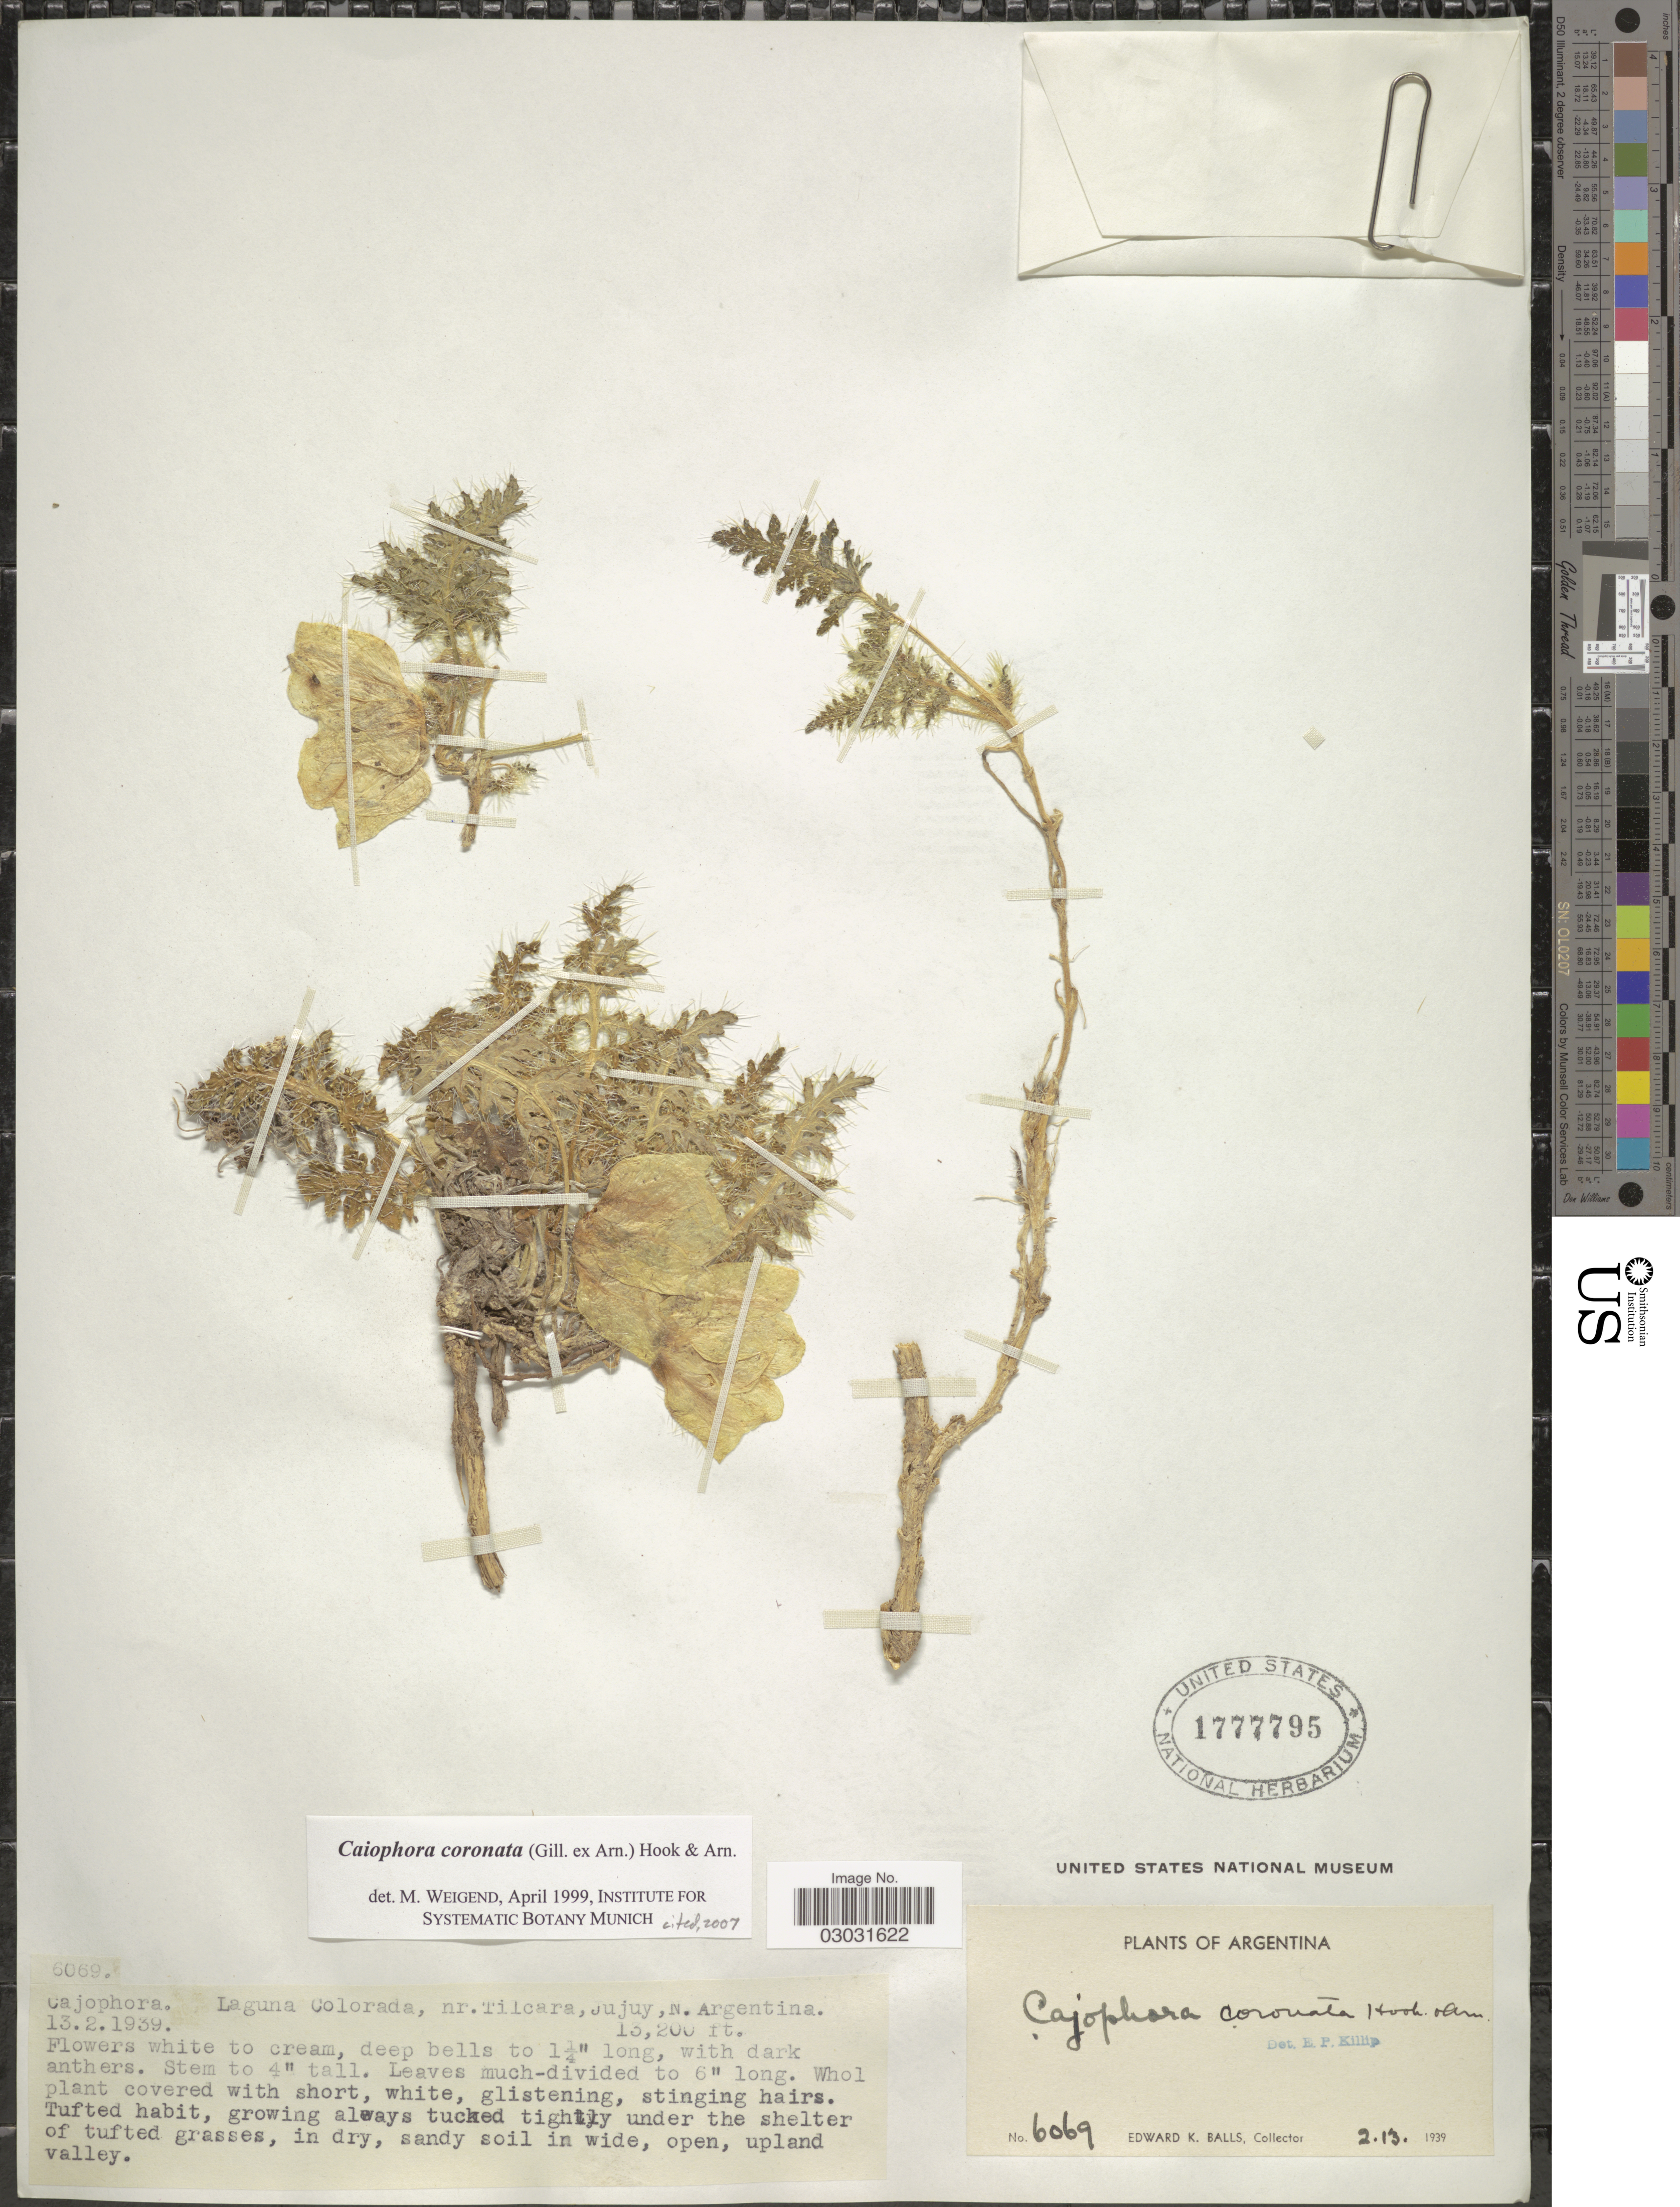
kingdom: Plantae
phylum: Tracheophyta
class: Magnoliopsida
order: Cornales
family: Loasaceae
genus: Caiophora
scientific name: Caiophora coronata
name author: (Gillies ex Arn.) Hook. & Arn.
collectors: E. K. Balls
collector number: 6069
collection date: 1939-02-13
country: Argentina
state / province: Jujuy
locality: Laguna Colorada, nr. Tilcara, Jujuy. N. Argentina.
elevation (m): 4023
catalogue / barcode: US 1777795